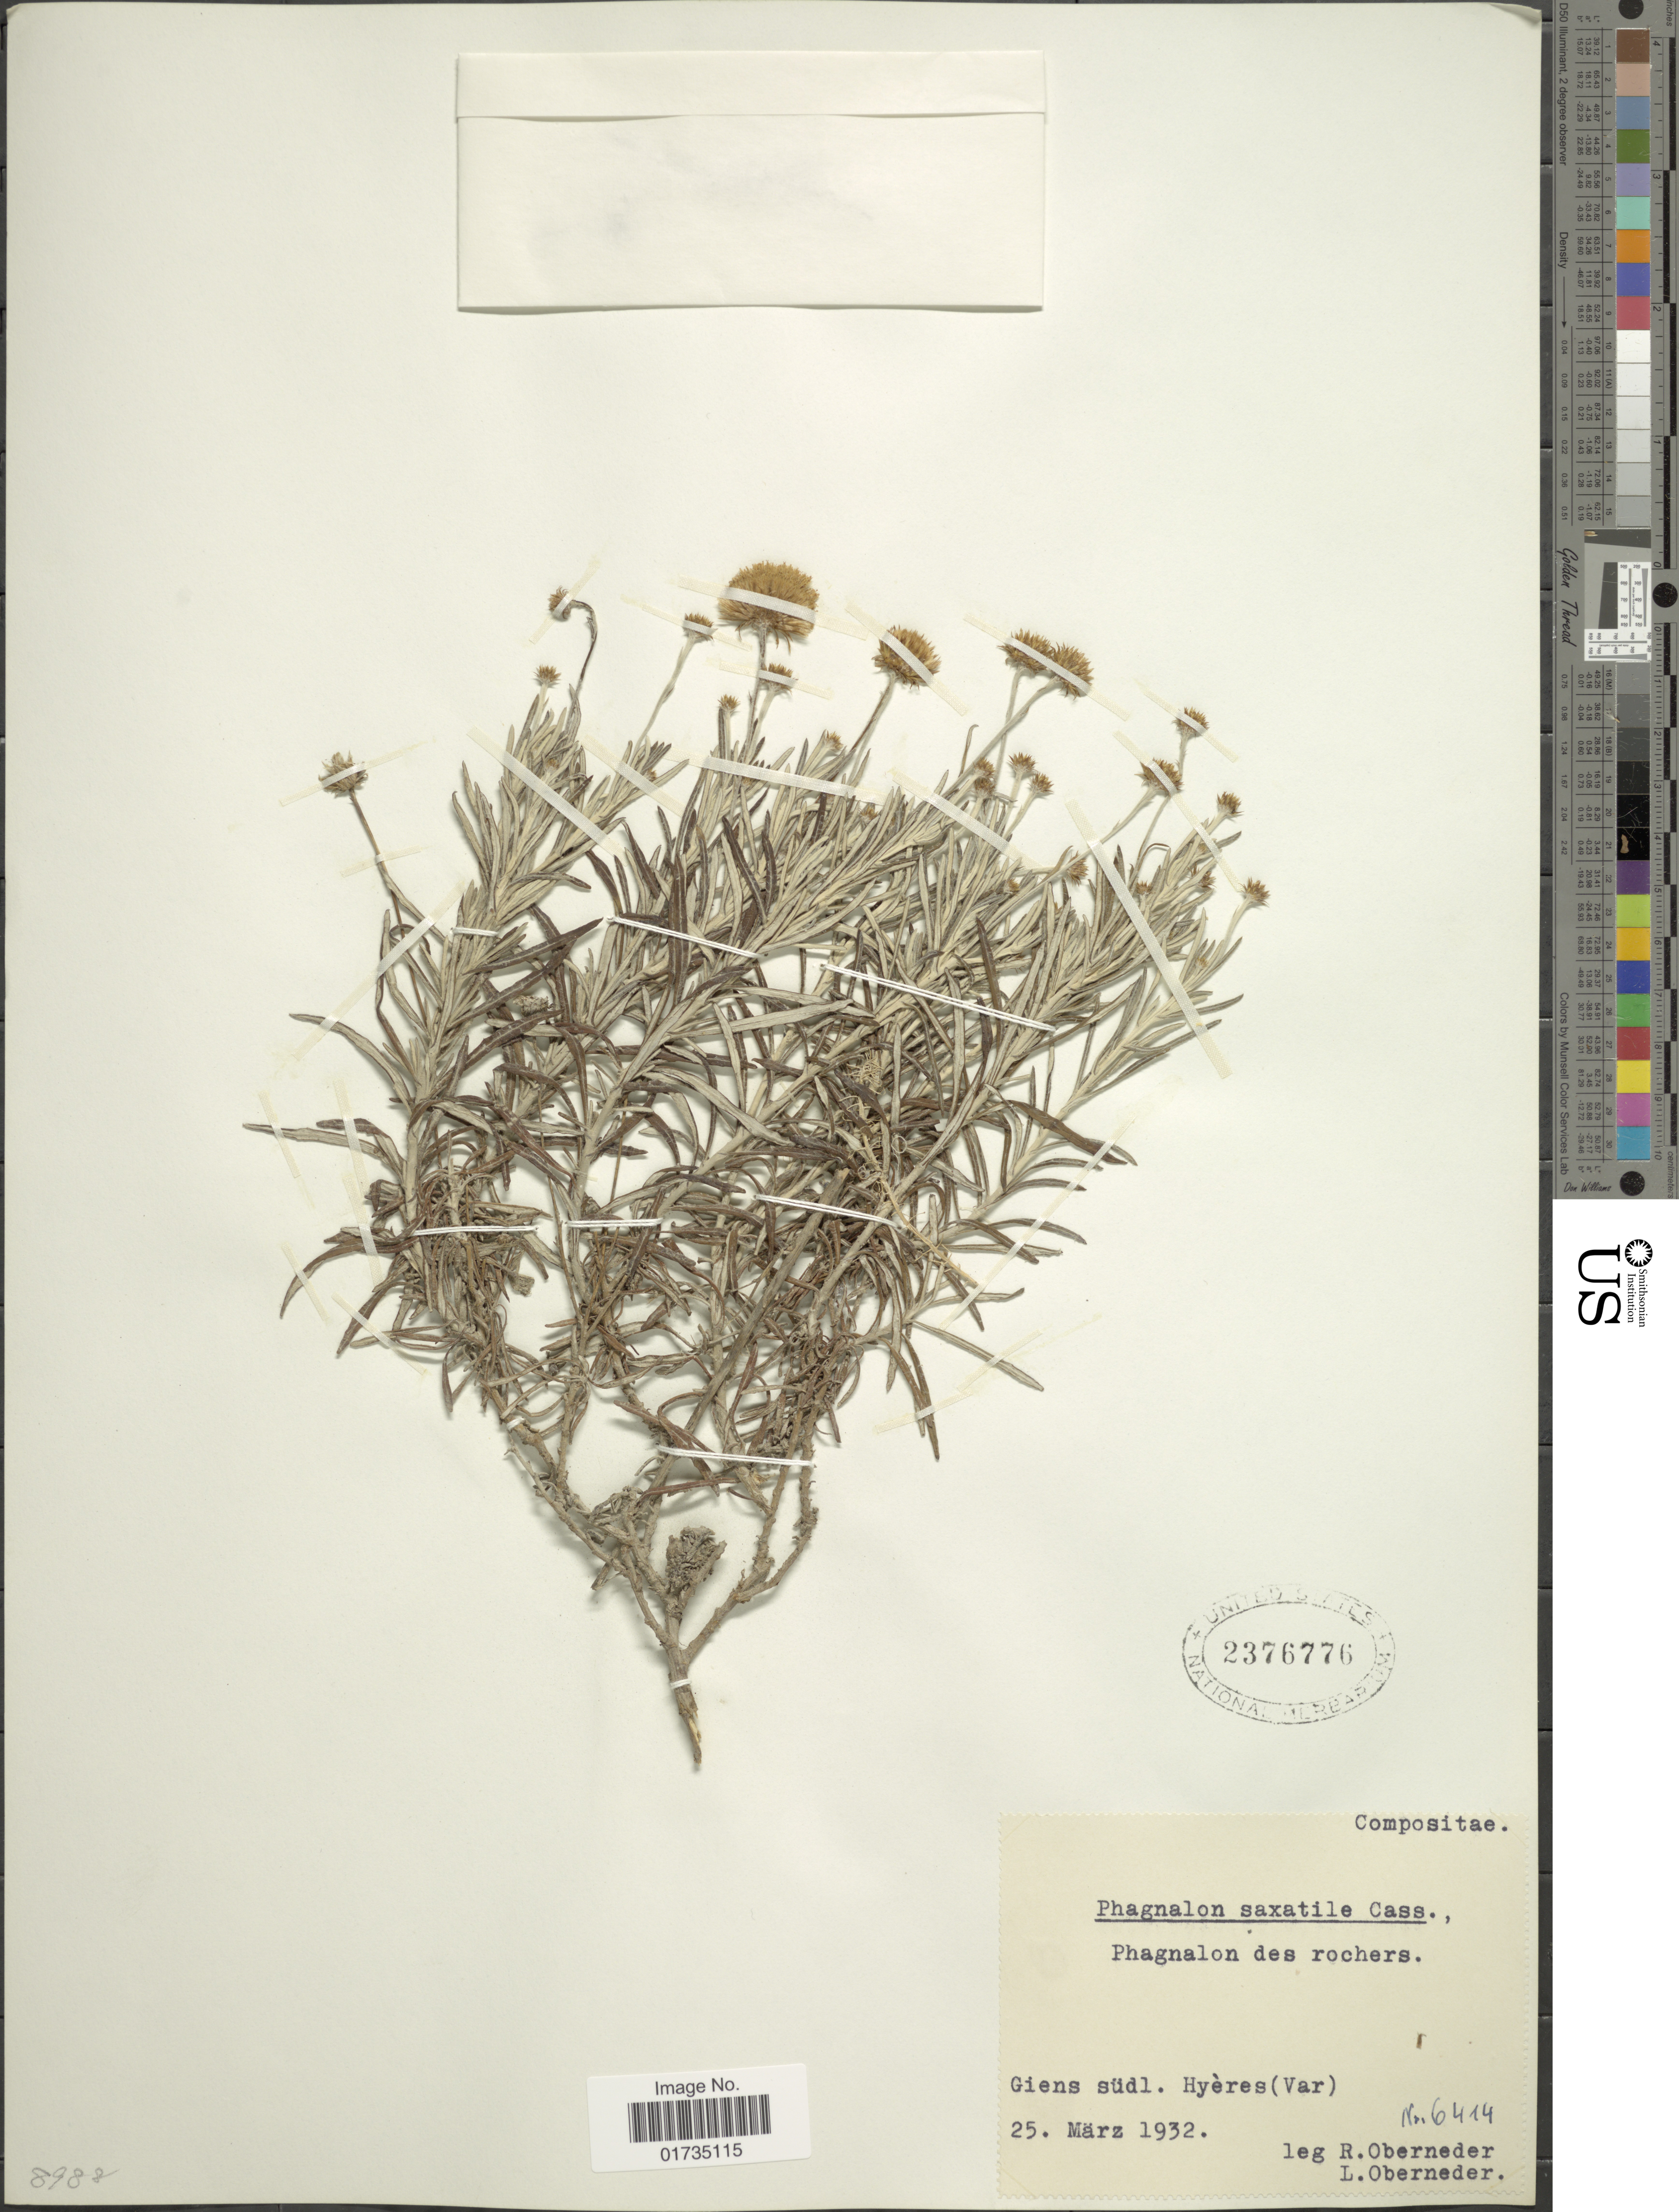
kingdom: Plantae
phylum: Tracheophyta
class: Magnoliopsida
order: Asterales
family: Asteraceae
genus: Phagnalon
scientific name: Phagnalon saxatile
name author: Cass.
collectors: R. Oberneder & L. Oberneder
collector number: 6414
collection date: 1932-03-25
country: France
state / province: Provence-Alpes-Côte d'Azur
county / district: Var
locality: Giens sudl. Hyeres (Var)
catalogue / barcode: US 2376776